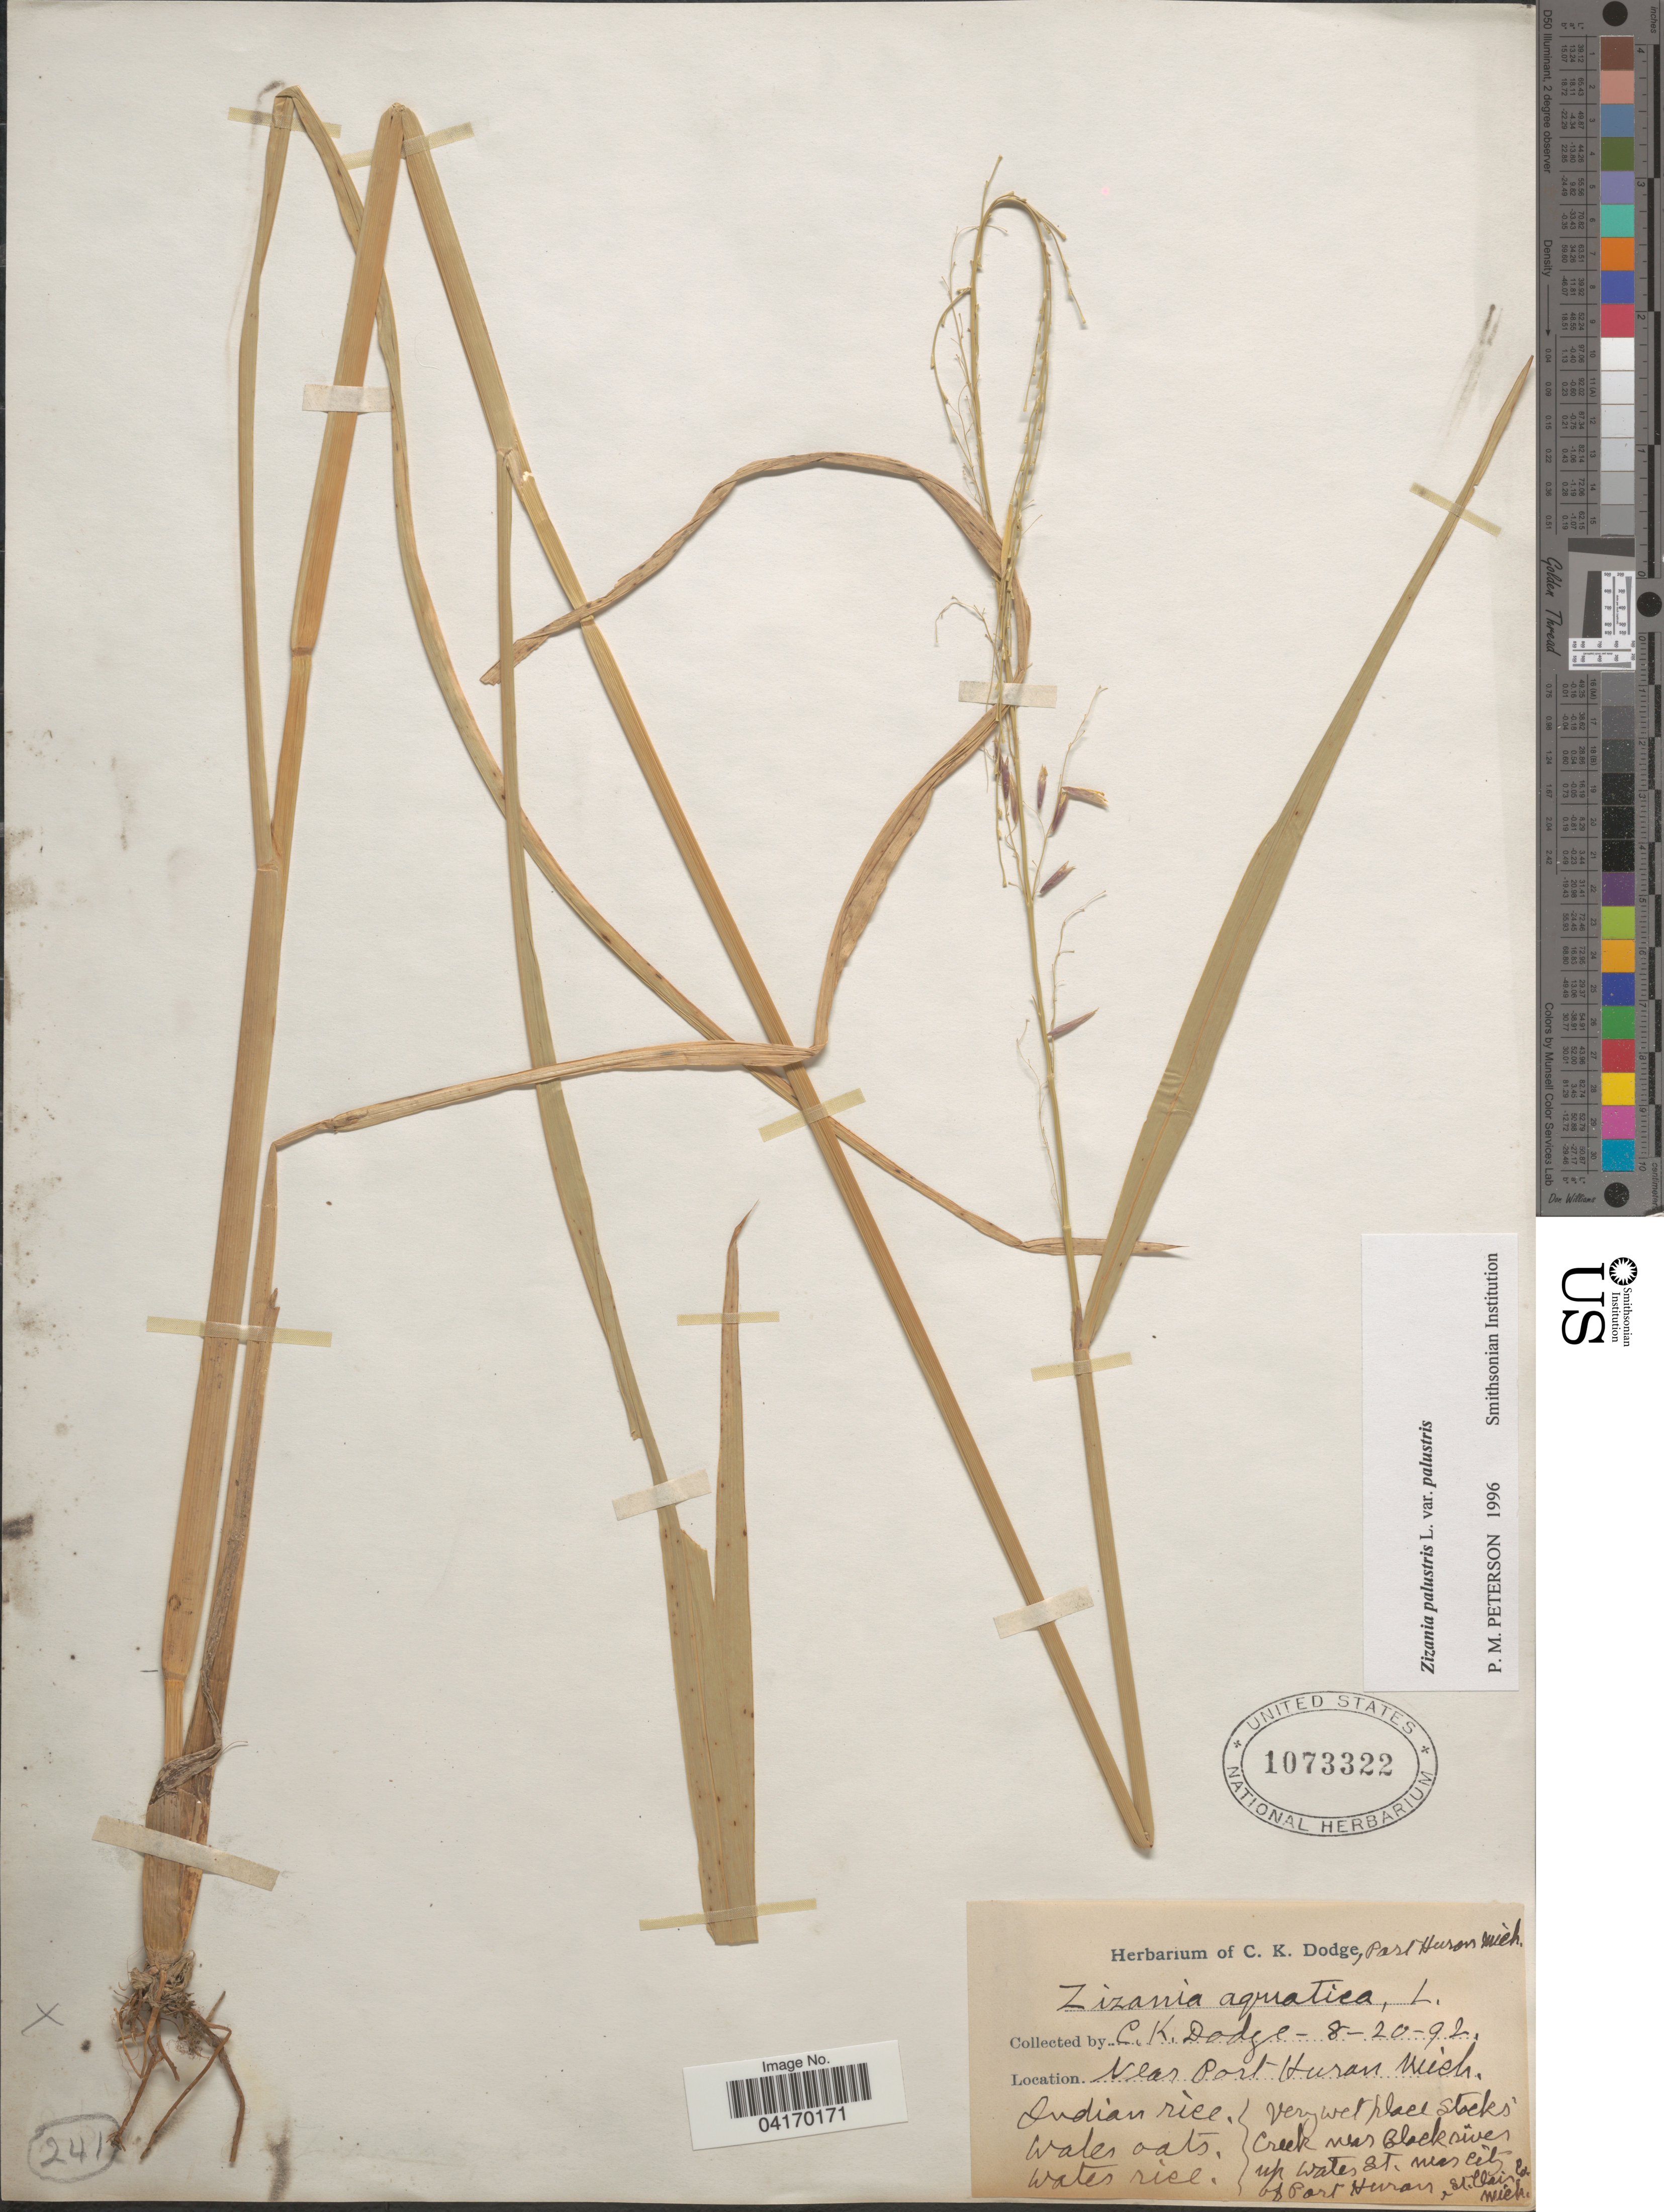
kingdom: Plantae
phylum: Tracheophyta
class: Liliopsida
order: Poales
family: Poaceae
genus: Zizania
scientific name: Zizania palustris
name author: L.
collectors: C. Dodge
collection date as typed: Transcribed d/m/y: 20/8/92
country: United States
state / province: Michigan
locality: Near Port Huron. Very wet place Stocks Creek near Black river up water St. near City of Port Huron St. Clair Co.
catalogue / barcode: US 1073322